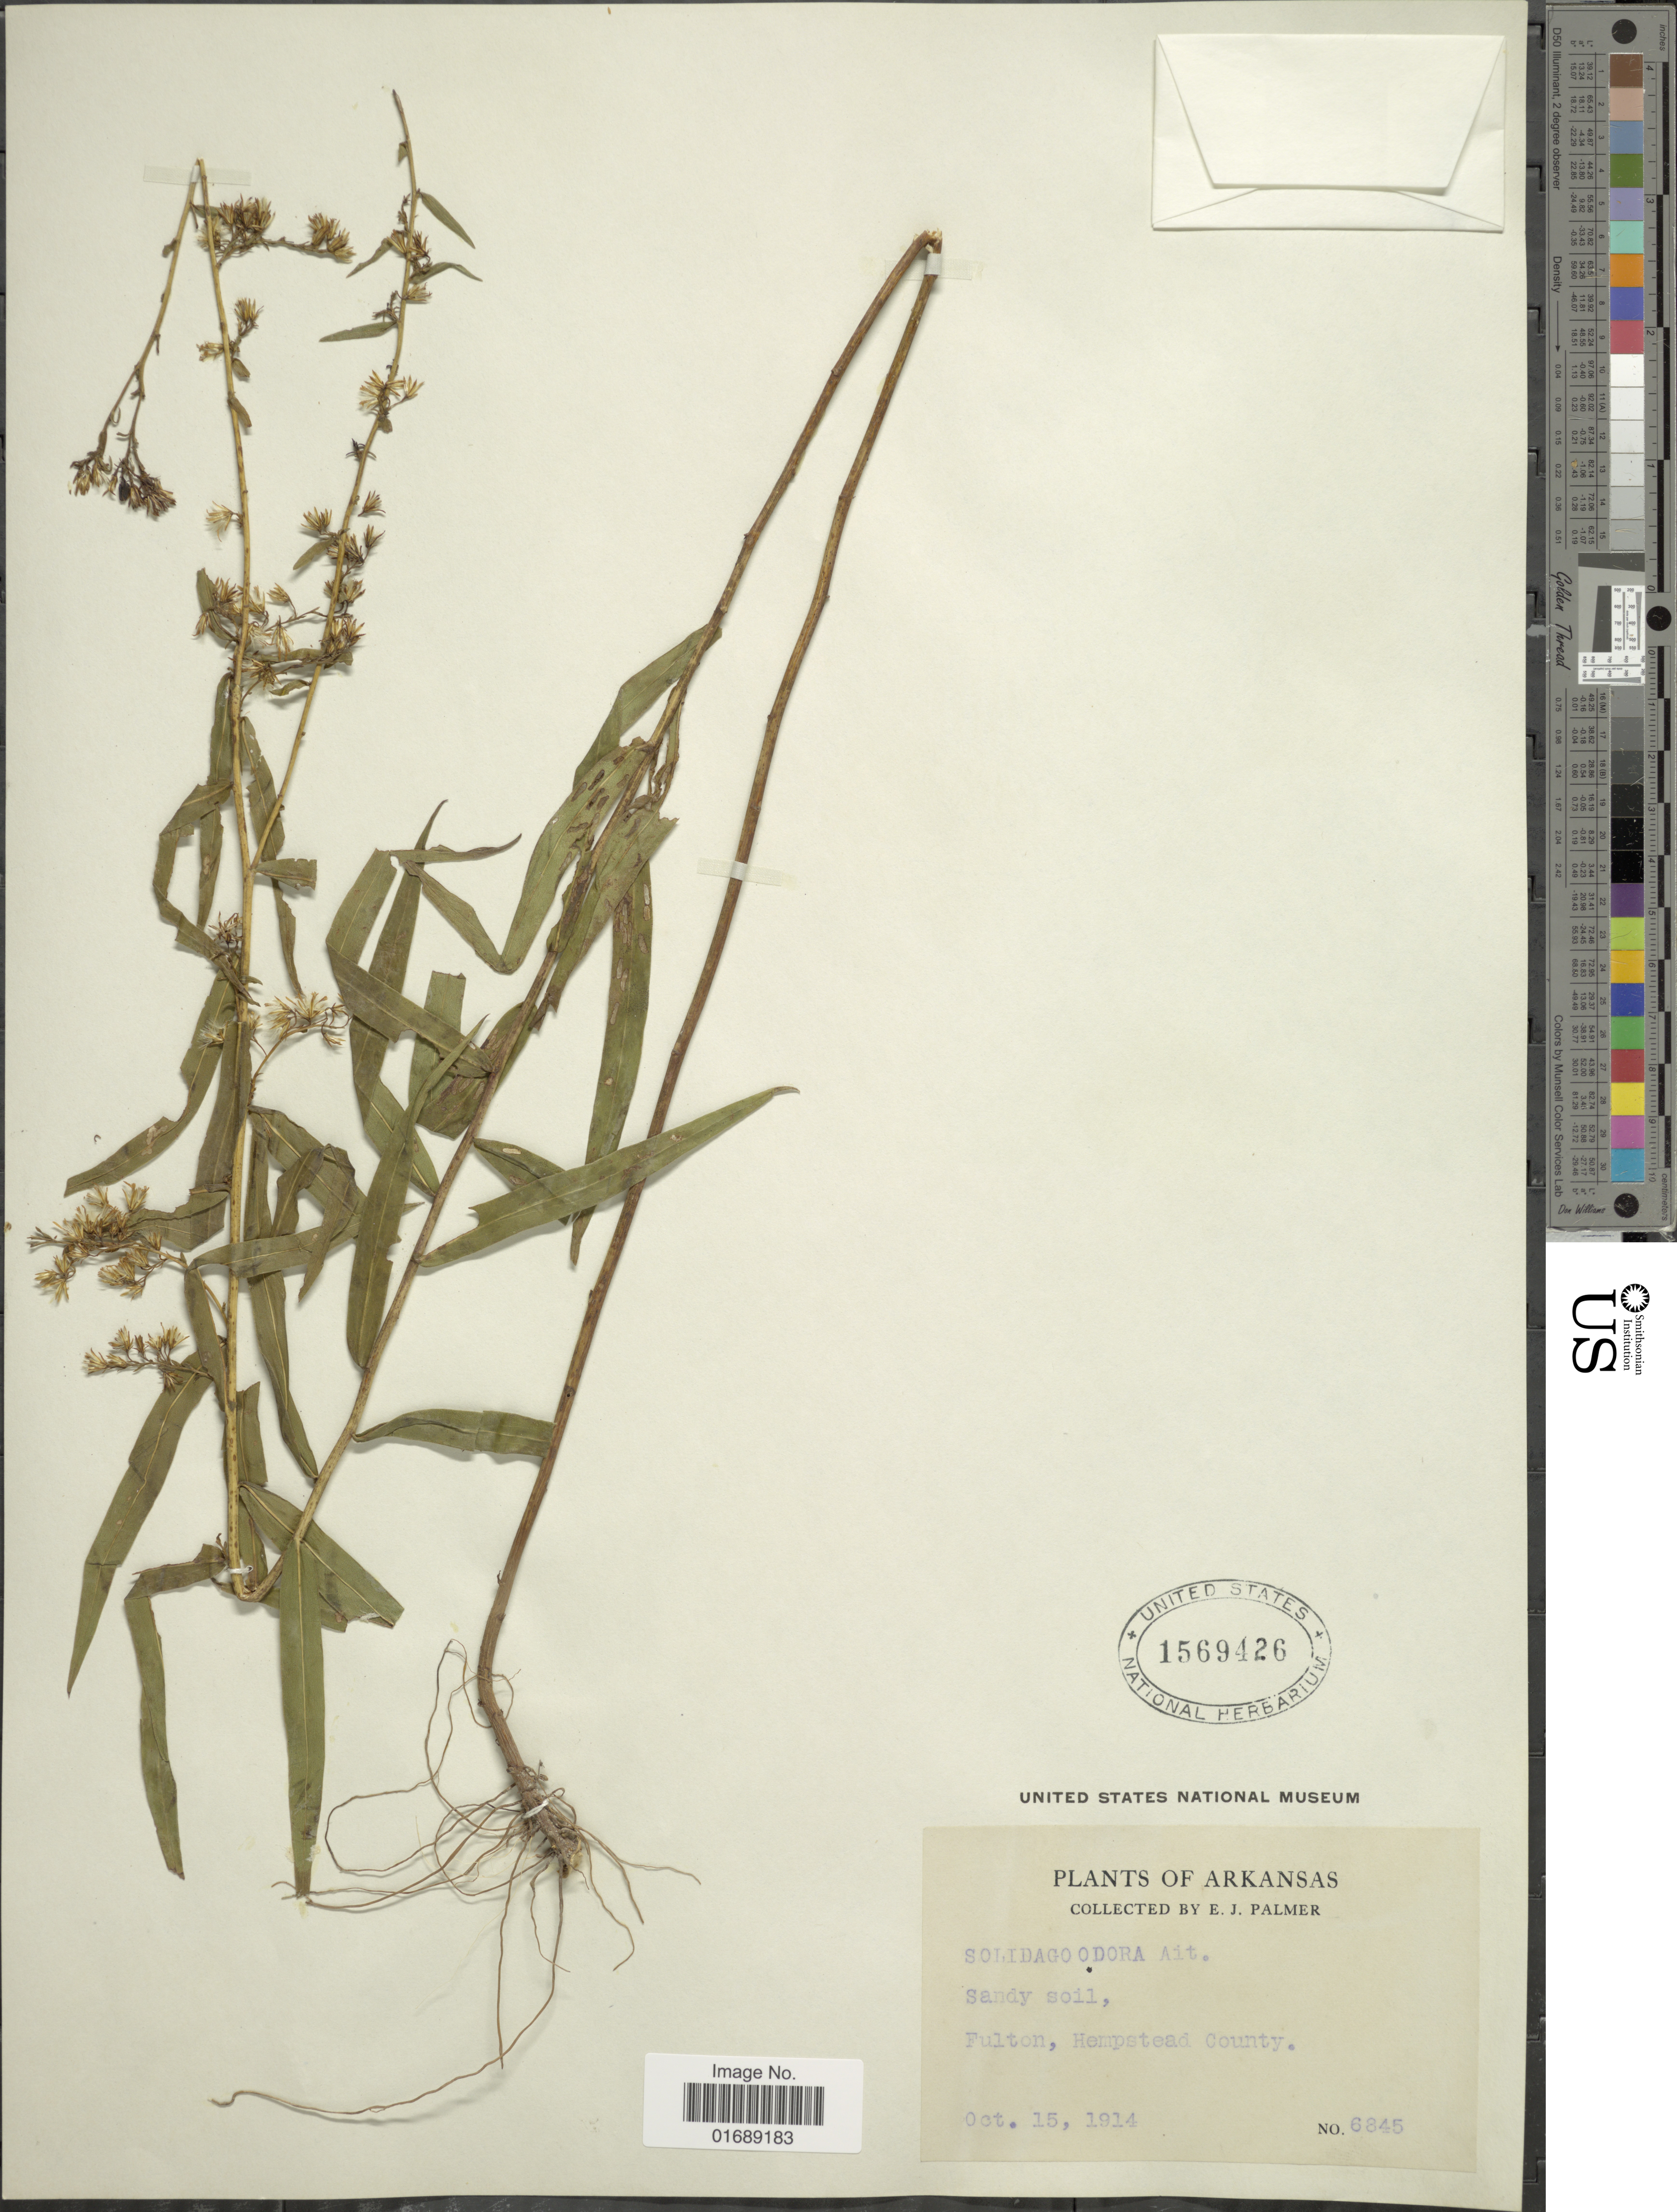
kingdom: Plantae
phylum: Tracheophyta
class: Magnoliopsida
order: Asterales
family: Asteraceae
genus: Solidago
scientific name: Solidago odora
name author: Aiton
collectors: E. J. Palmer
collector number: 6845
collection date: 1914-10-15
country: United States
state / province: Arkansas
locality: Fulton, Hempstead County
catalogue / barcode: US 1569426